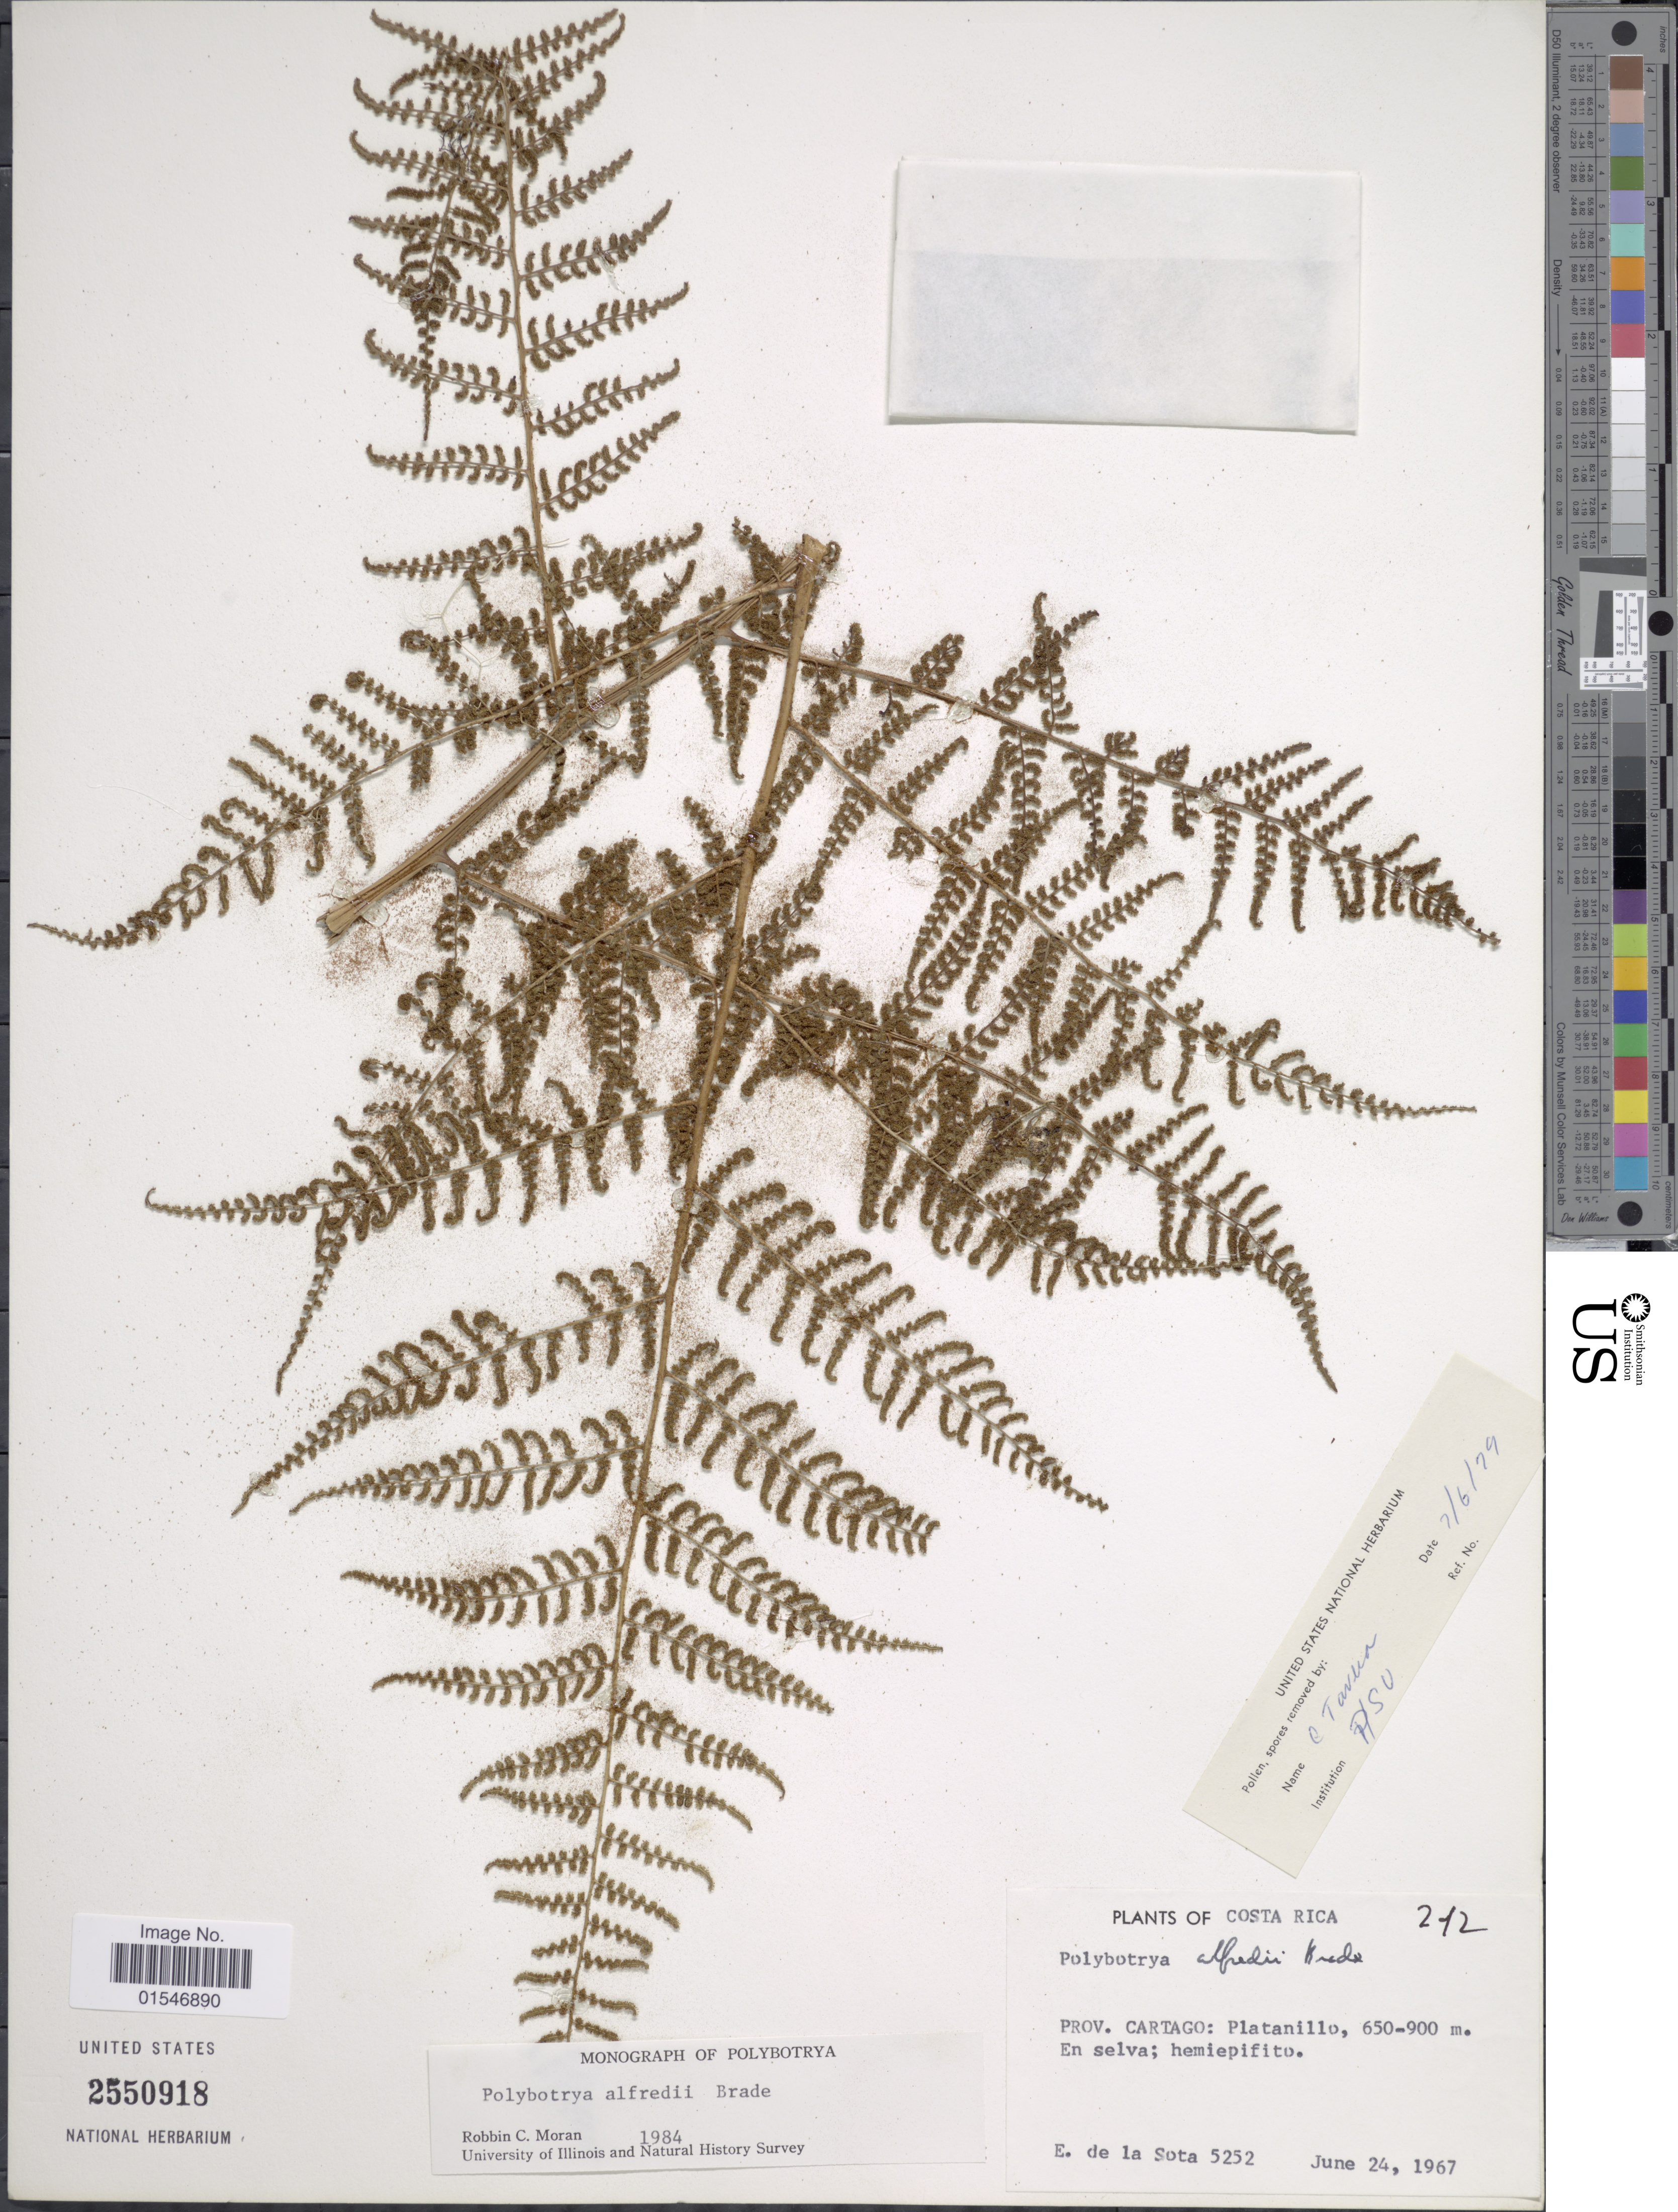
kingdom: Plantae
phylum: Tracheophyta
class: Polypodiopsida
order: Polypodiales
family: Dryopteridaceae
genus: Polybotrya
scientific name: Polybotrya alfredii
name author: Brade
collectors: E. R. de la Sota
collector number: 5252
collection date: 1967-06-24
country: Costa Rica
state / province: Cartago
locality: Costa Rica. Prov. Cartago: Platanillo.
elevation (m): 650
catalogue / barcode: US 2550918